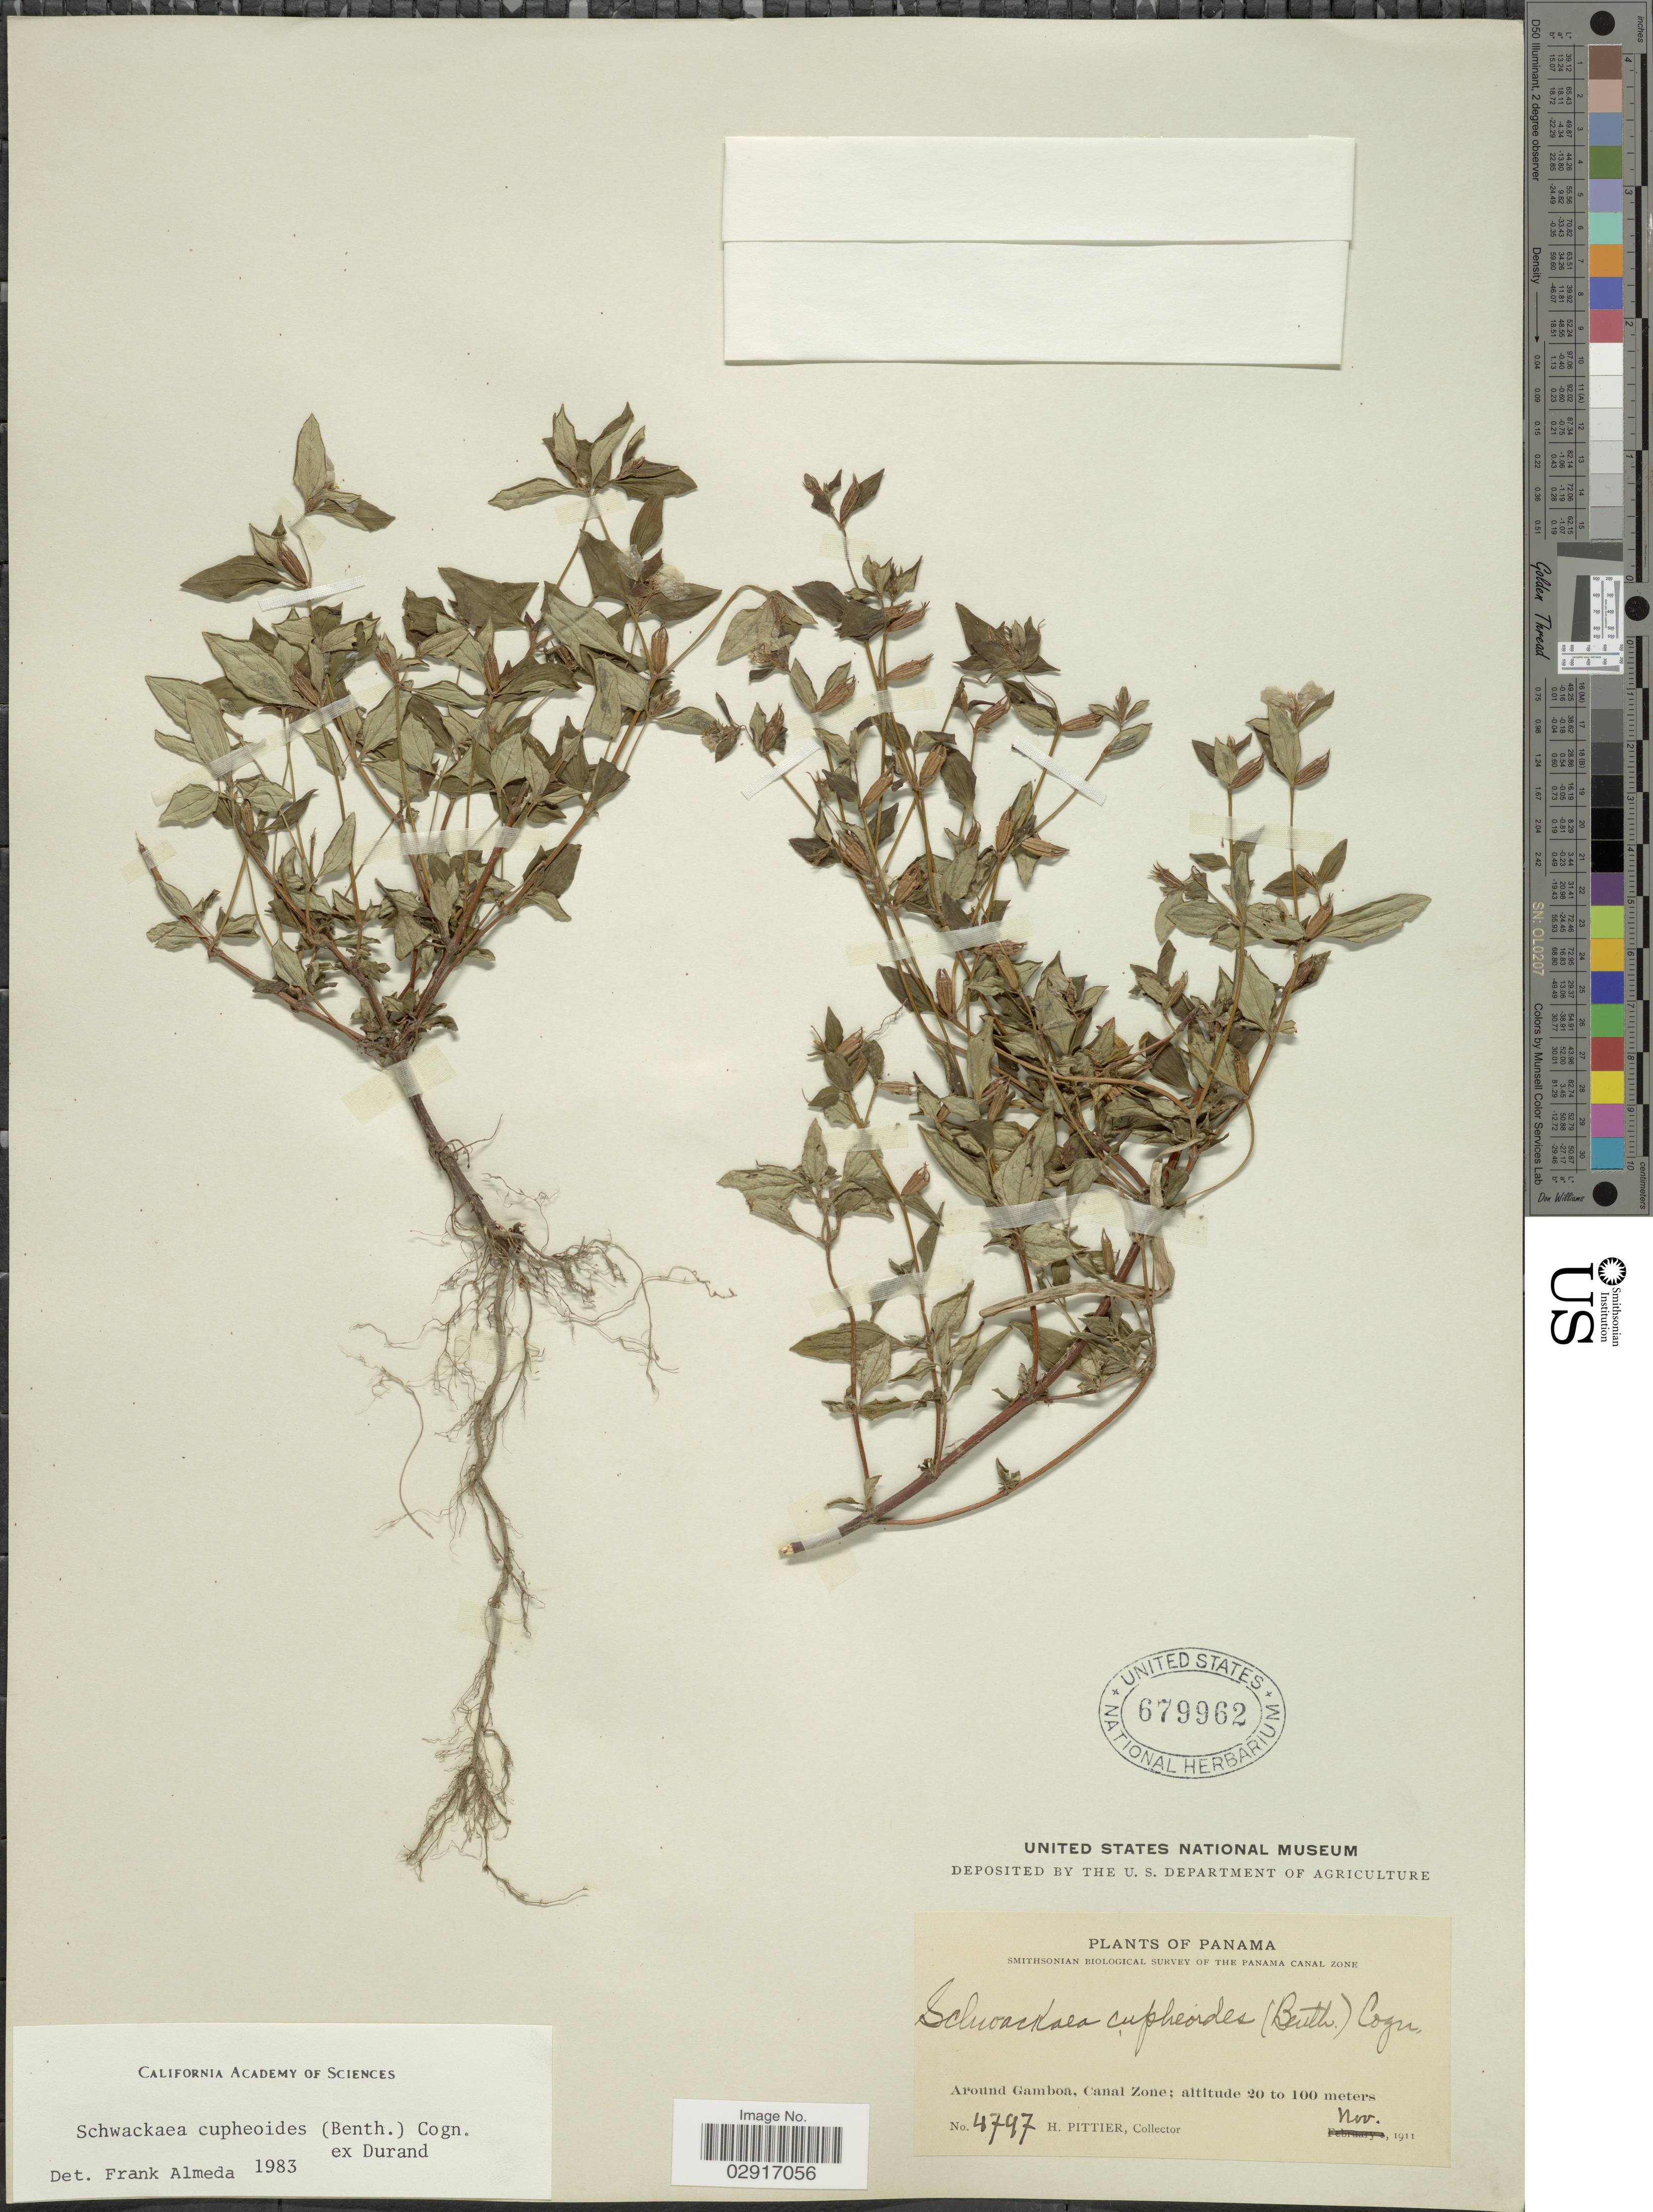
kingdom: Plantae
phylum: Tracheophyta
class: Magnoliopsida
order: Myrtales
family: Melastomataceae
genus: Schwackaea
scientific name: Schwackaea cupheoides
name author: (Benth.) Cogn.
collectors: H. F. Pittier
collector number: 4797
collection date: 1911-11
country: Panama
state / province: Colón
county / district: Canal Zone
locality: Around Gamboa, Canal Zone.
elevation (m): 20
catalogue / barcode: US 679962